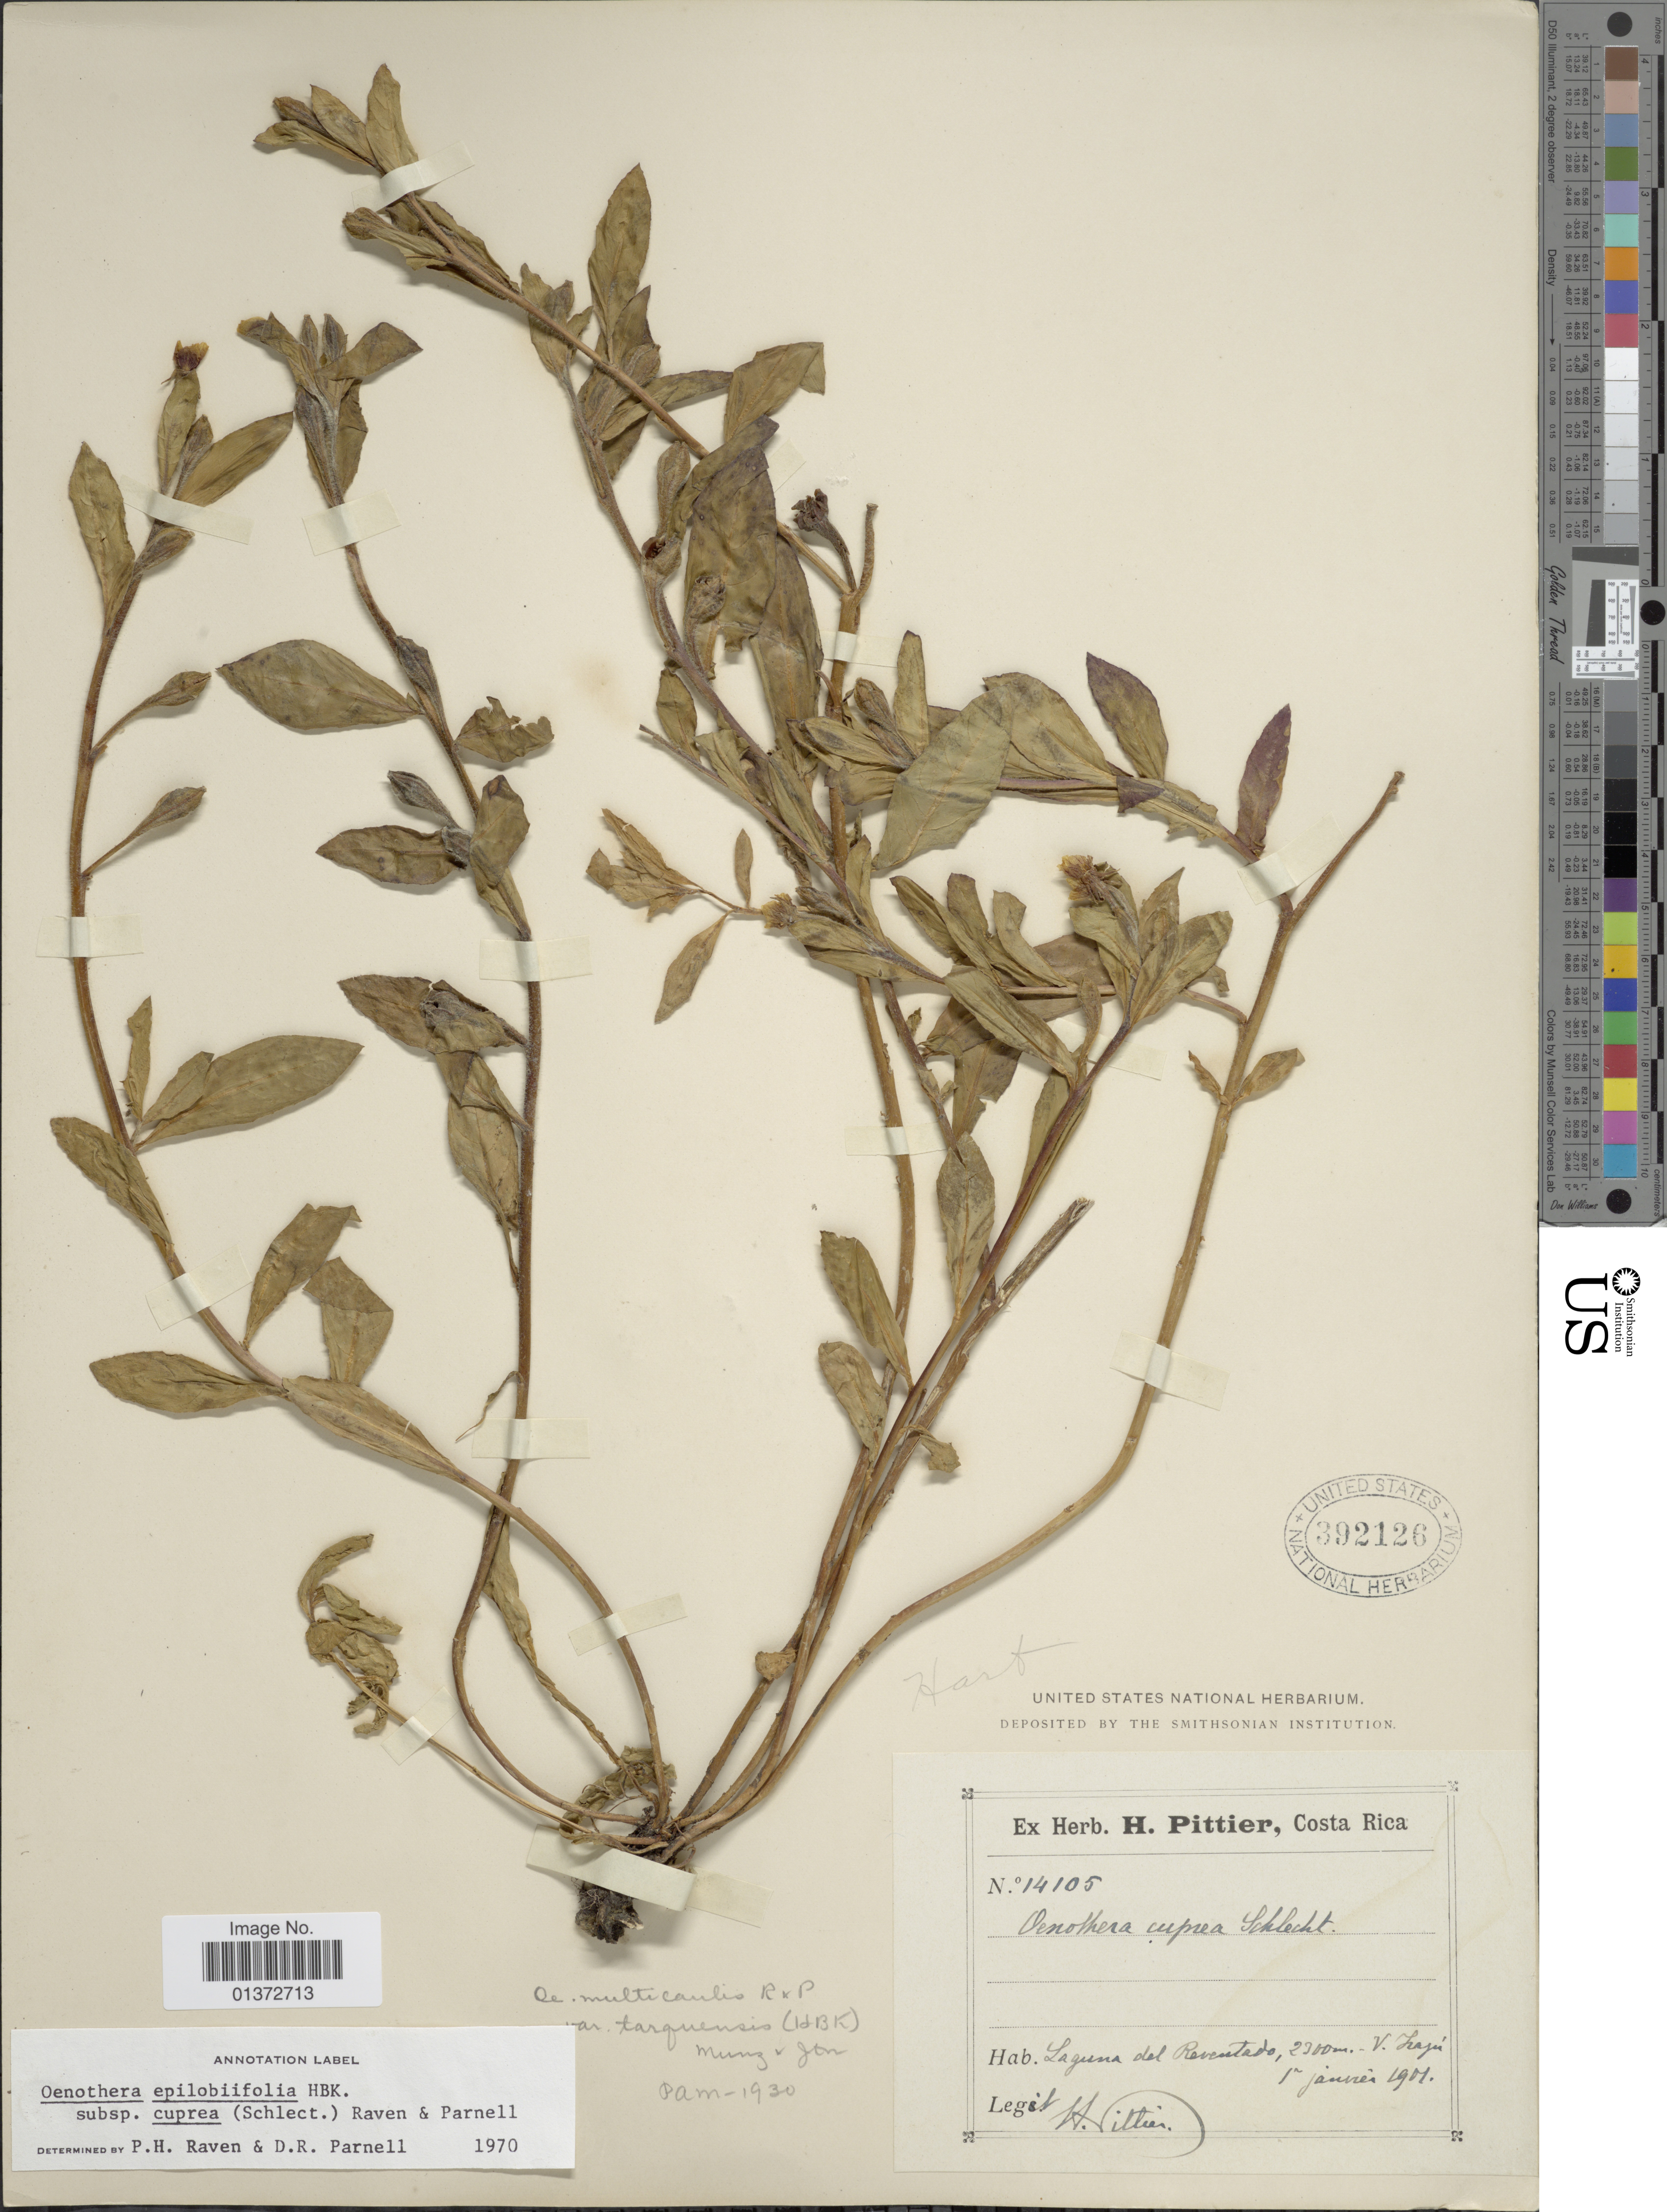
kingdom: Plantae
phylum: Tracheophyta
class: Magnoliopsida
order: Myrtales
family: Onagraceae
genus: Oenothera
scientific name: Oenothera epilobiifolia subsp. cuprea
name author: (Schltdl.) P.H. Raven & D.R. Parn.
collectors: H. F. Pittier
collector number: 14105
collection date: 1901-01-01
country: Costa Rica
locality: Laguna del Reventado, V. Irazú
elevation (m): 2300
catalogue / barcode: US 392126